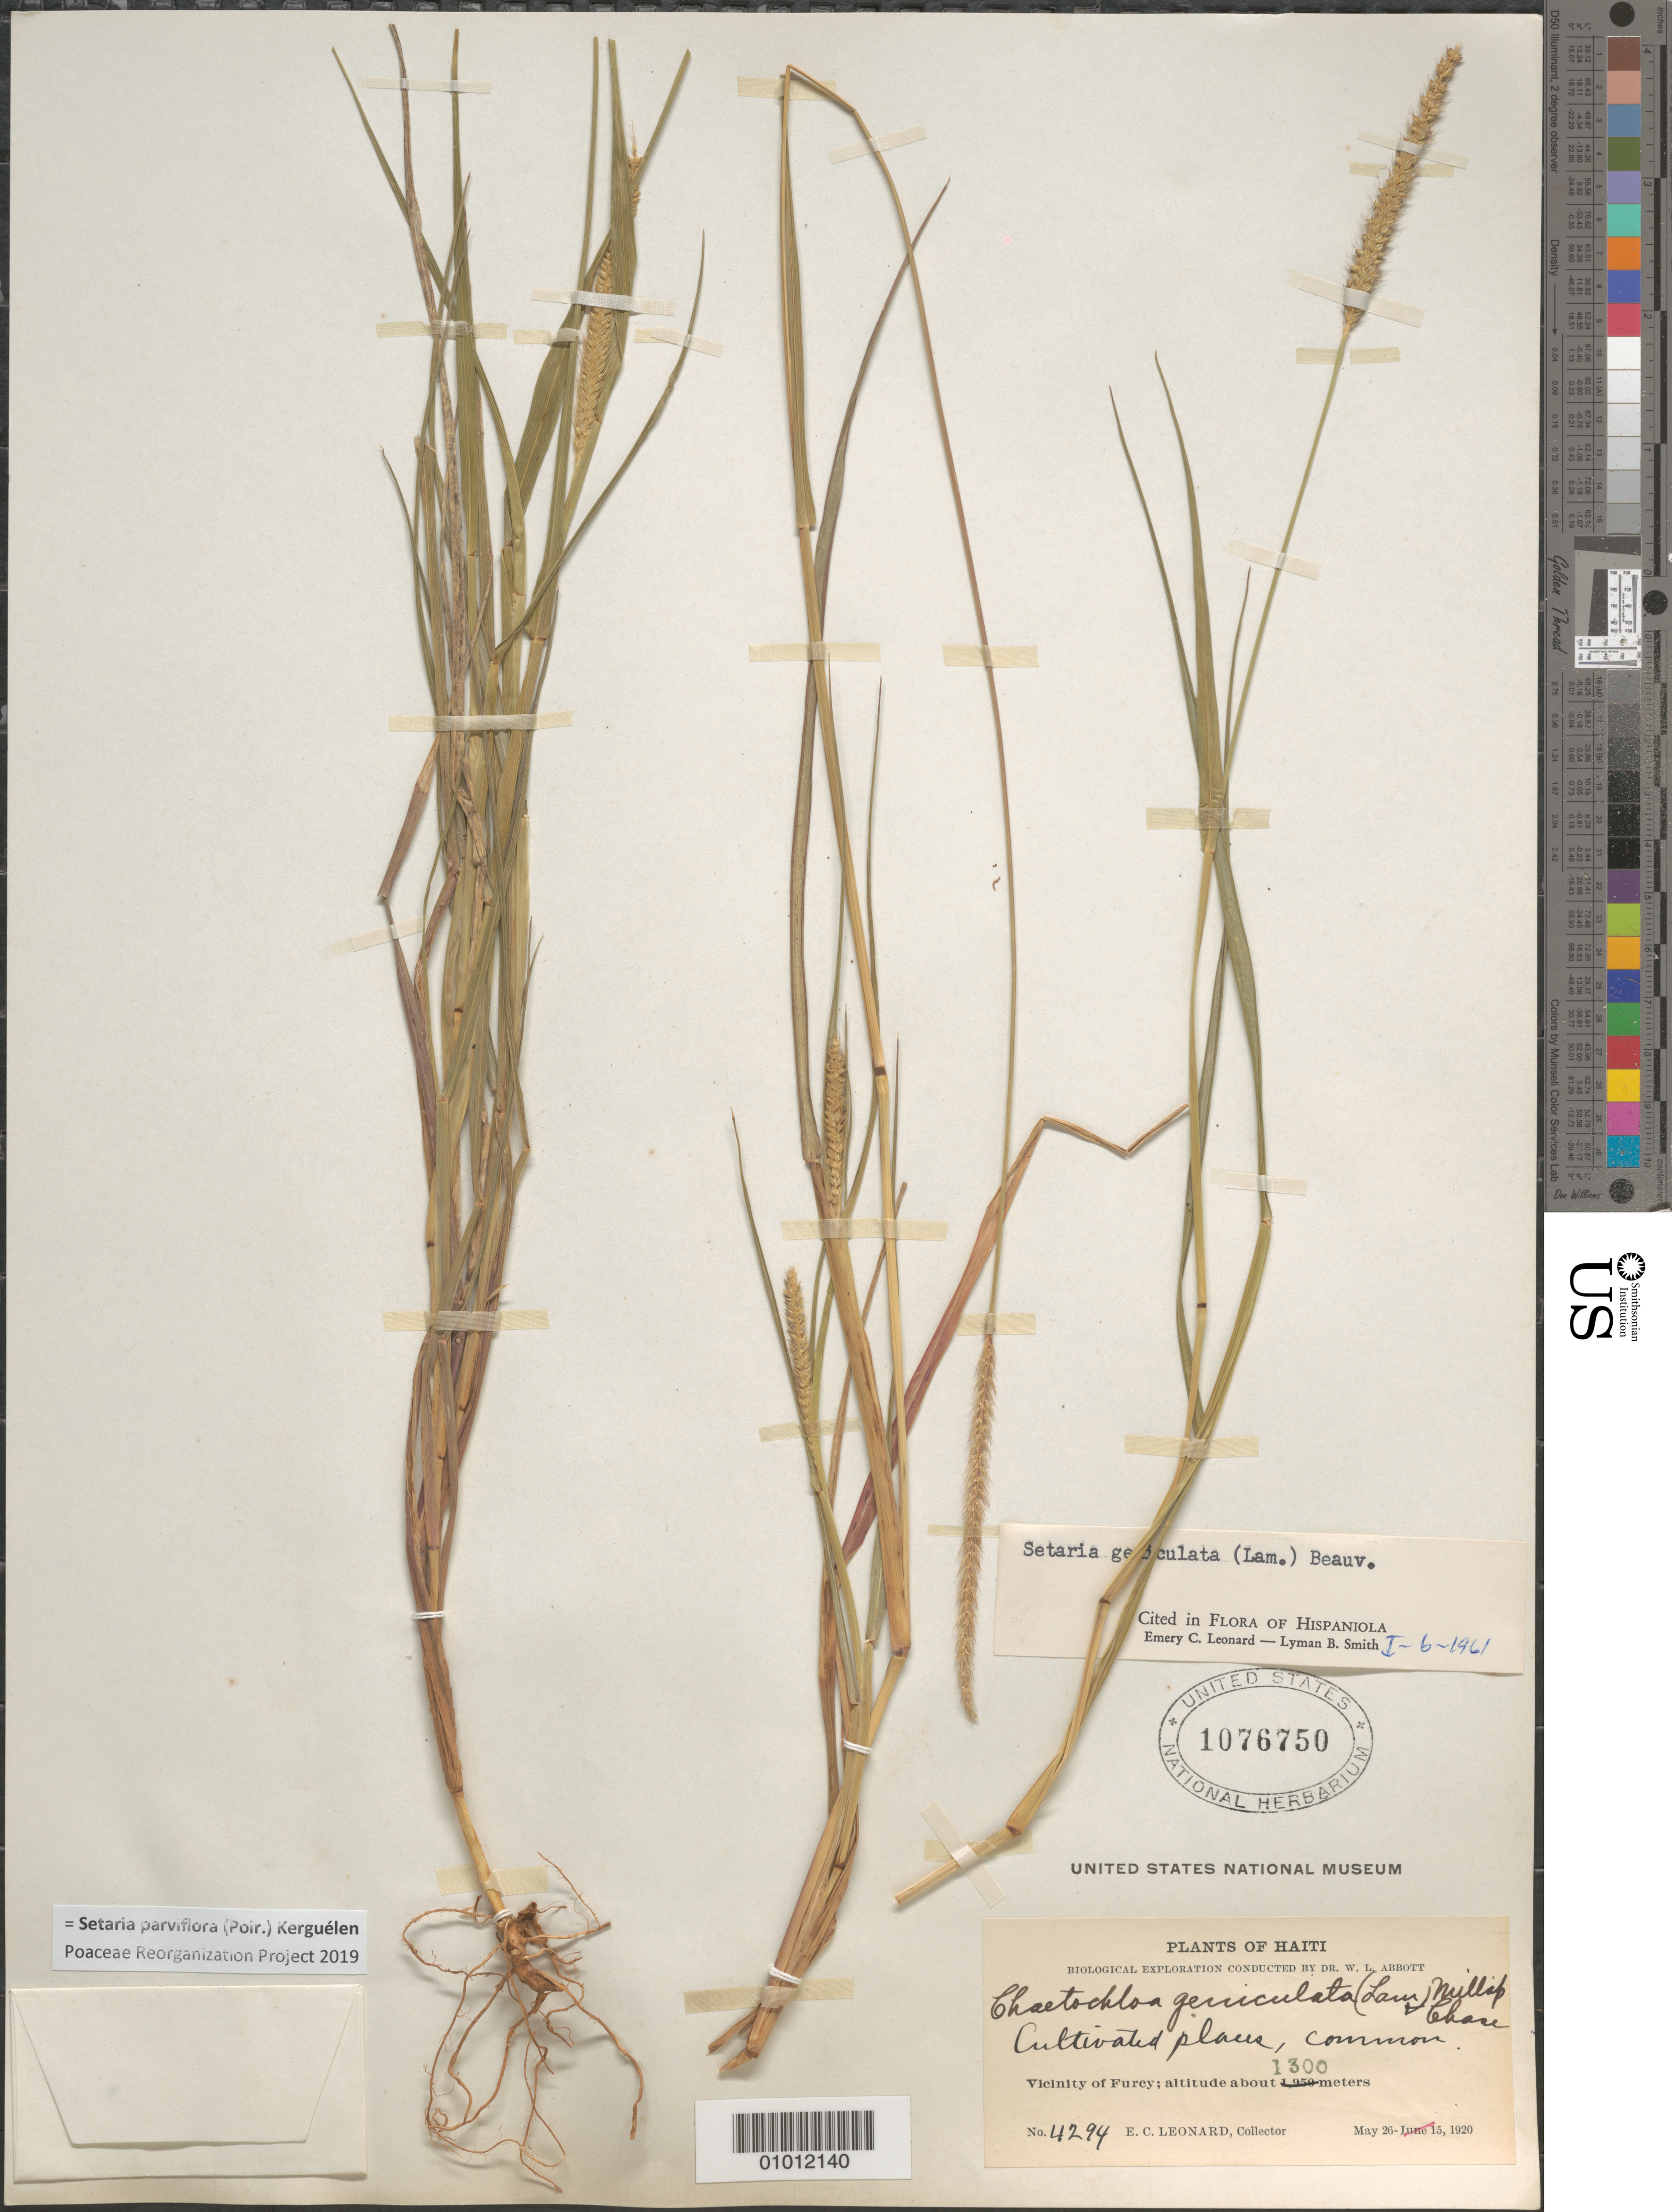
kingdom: Plantae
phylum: Tracheophyta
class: Liliopsida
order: Poales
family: Poaceae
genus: Setaria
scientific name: Setaria parviflora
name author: (Poir.) Kerguélen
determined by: Poaceae Reorganization Project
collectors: E. C. Leonard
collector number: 4294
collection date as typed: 26 May 1920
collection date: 1920-05-26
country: Haiti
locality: Vicinity of Furcy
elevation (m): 1300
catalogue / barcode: US 1076750